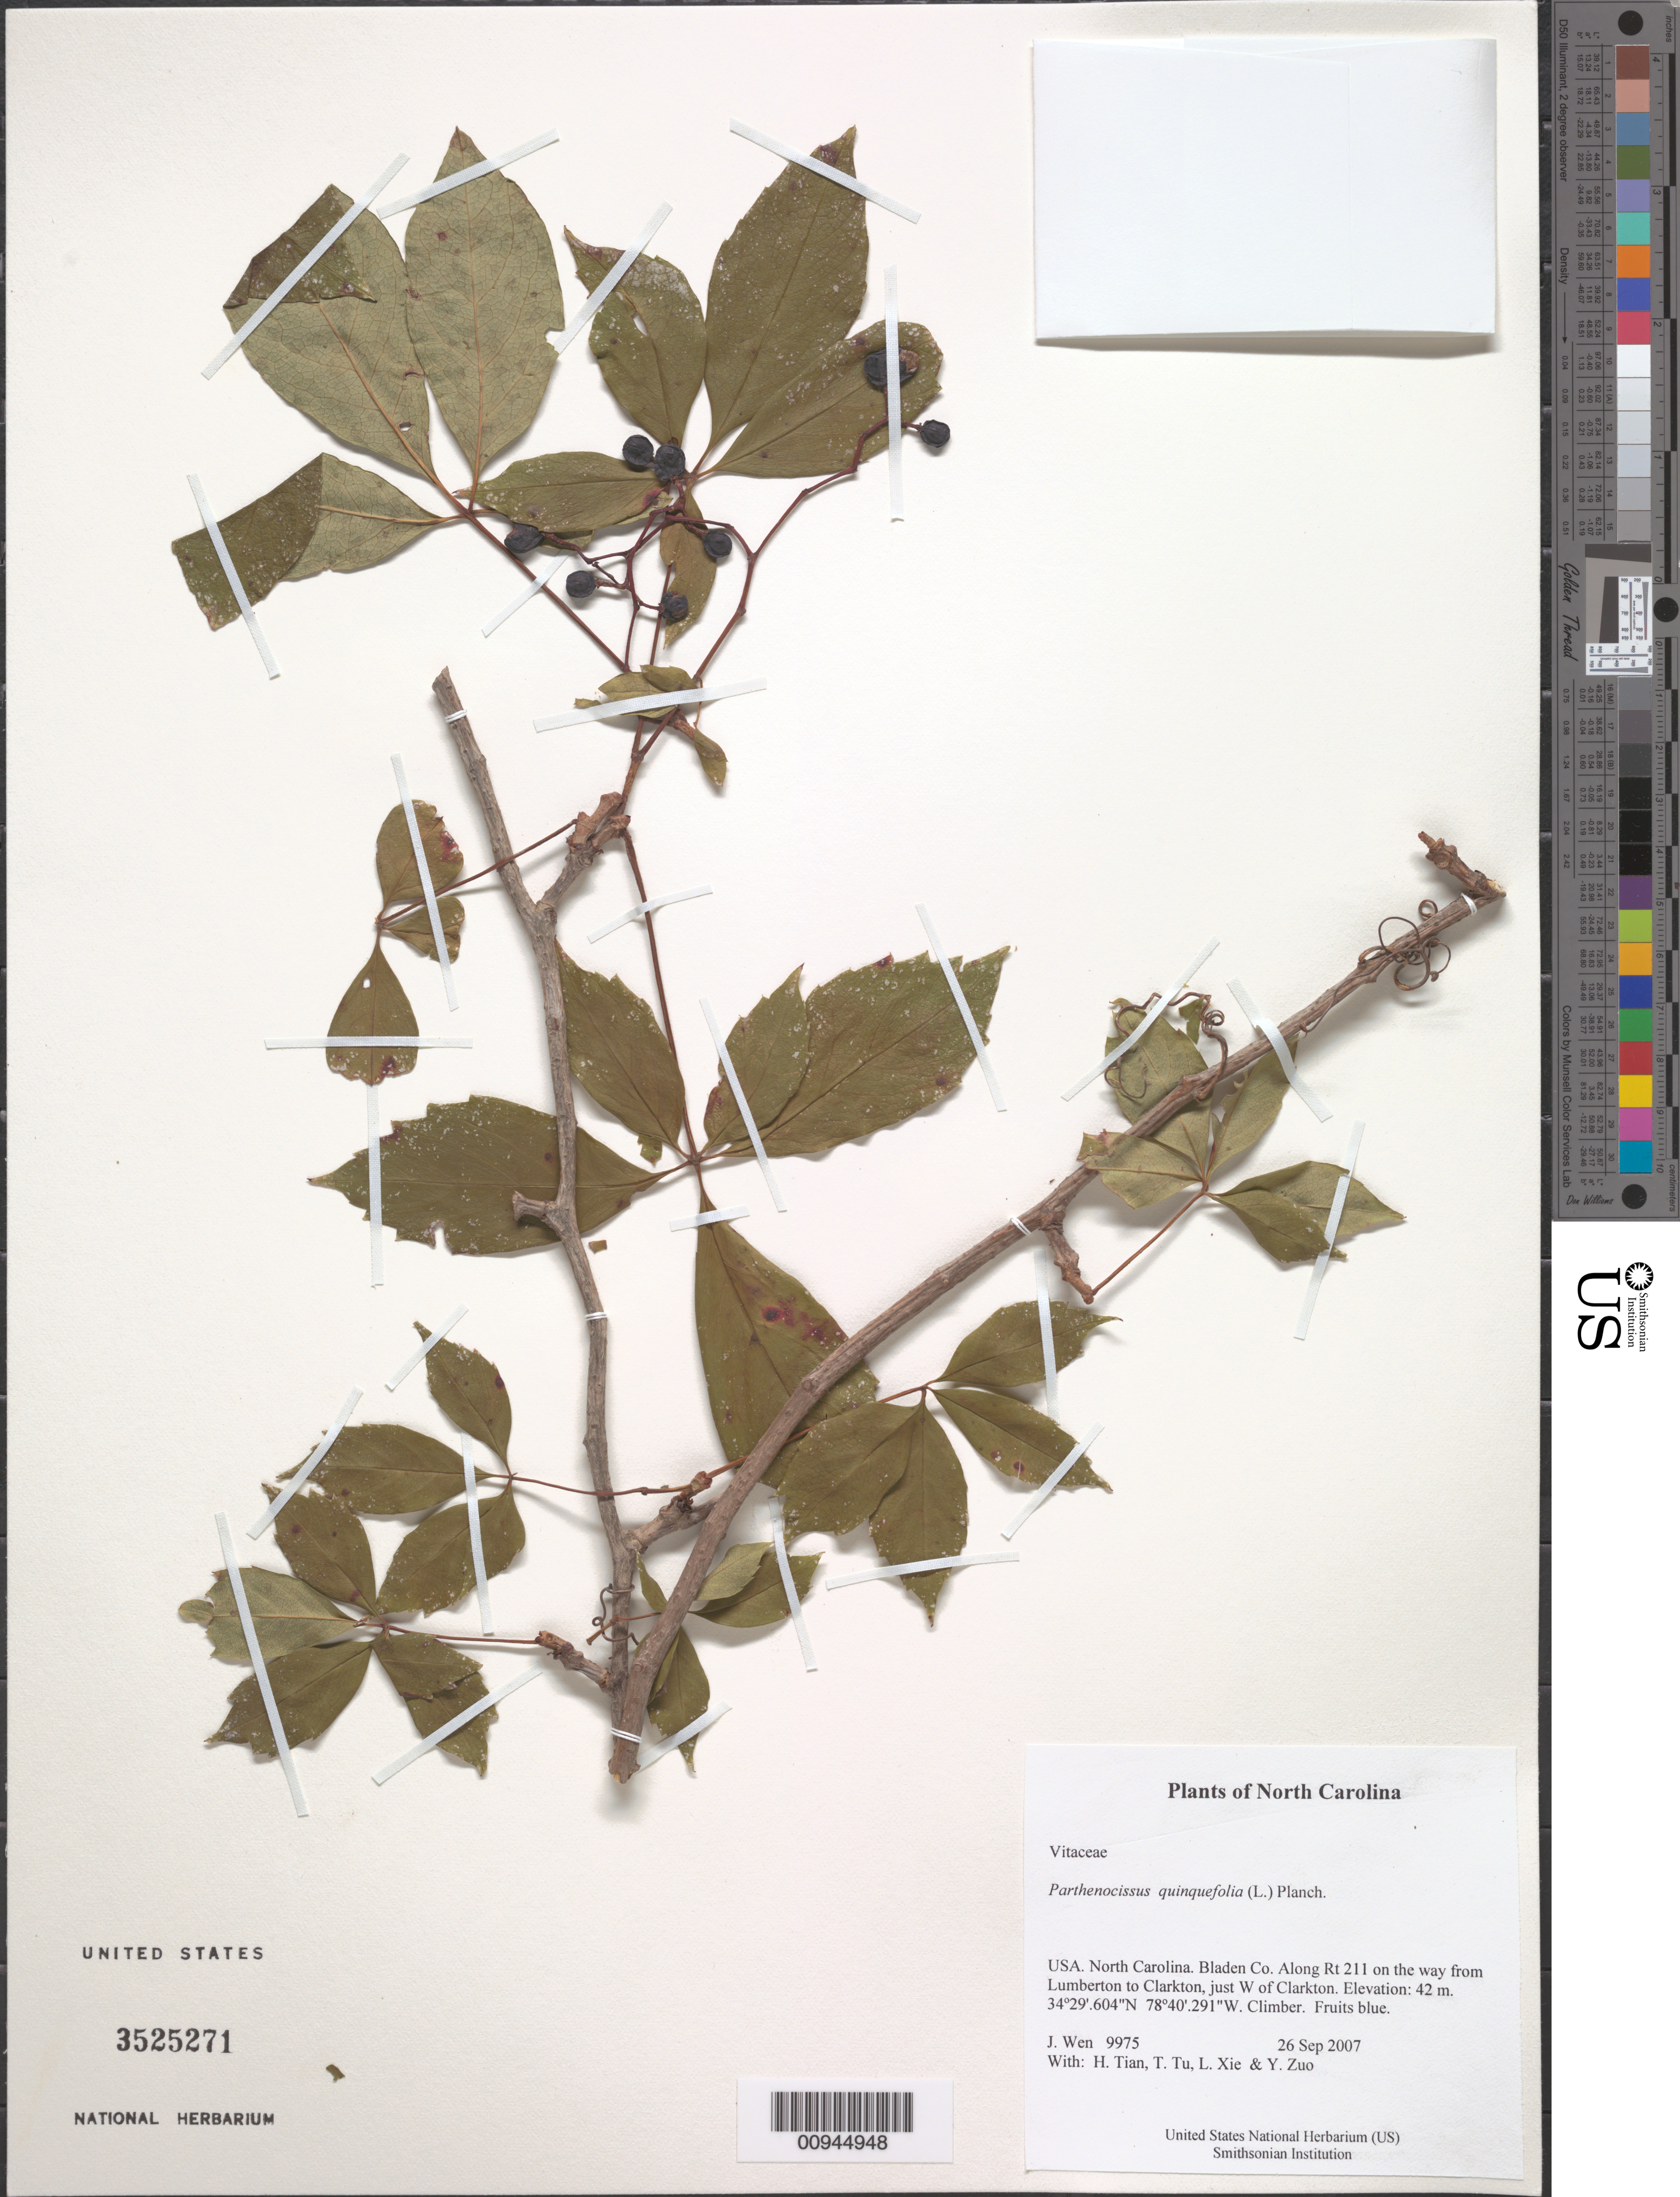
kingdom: Plantae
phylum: Tracheophyta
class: Magnoliopsida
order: Vitales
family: Vitaceae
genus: Parthenocissus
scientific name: Parthenocissus quinquefolia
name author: (L.) Planch.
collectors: J. Wen, H. Tian, T. Tu, L. Xie & Y. Zuo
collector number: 9975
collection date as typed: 26 Sep 2007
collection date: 2007-09-26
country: United States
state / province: North Carolina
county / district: Bladen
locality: Along Rt 211 on the way from Lumberton to Clarkton, just W of Clarkton.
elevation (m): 42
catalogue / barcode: US 3525271